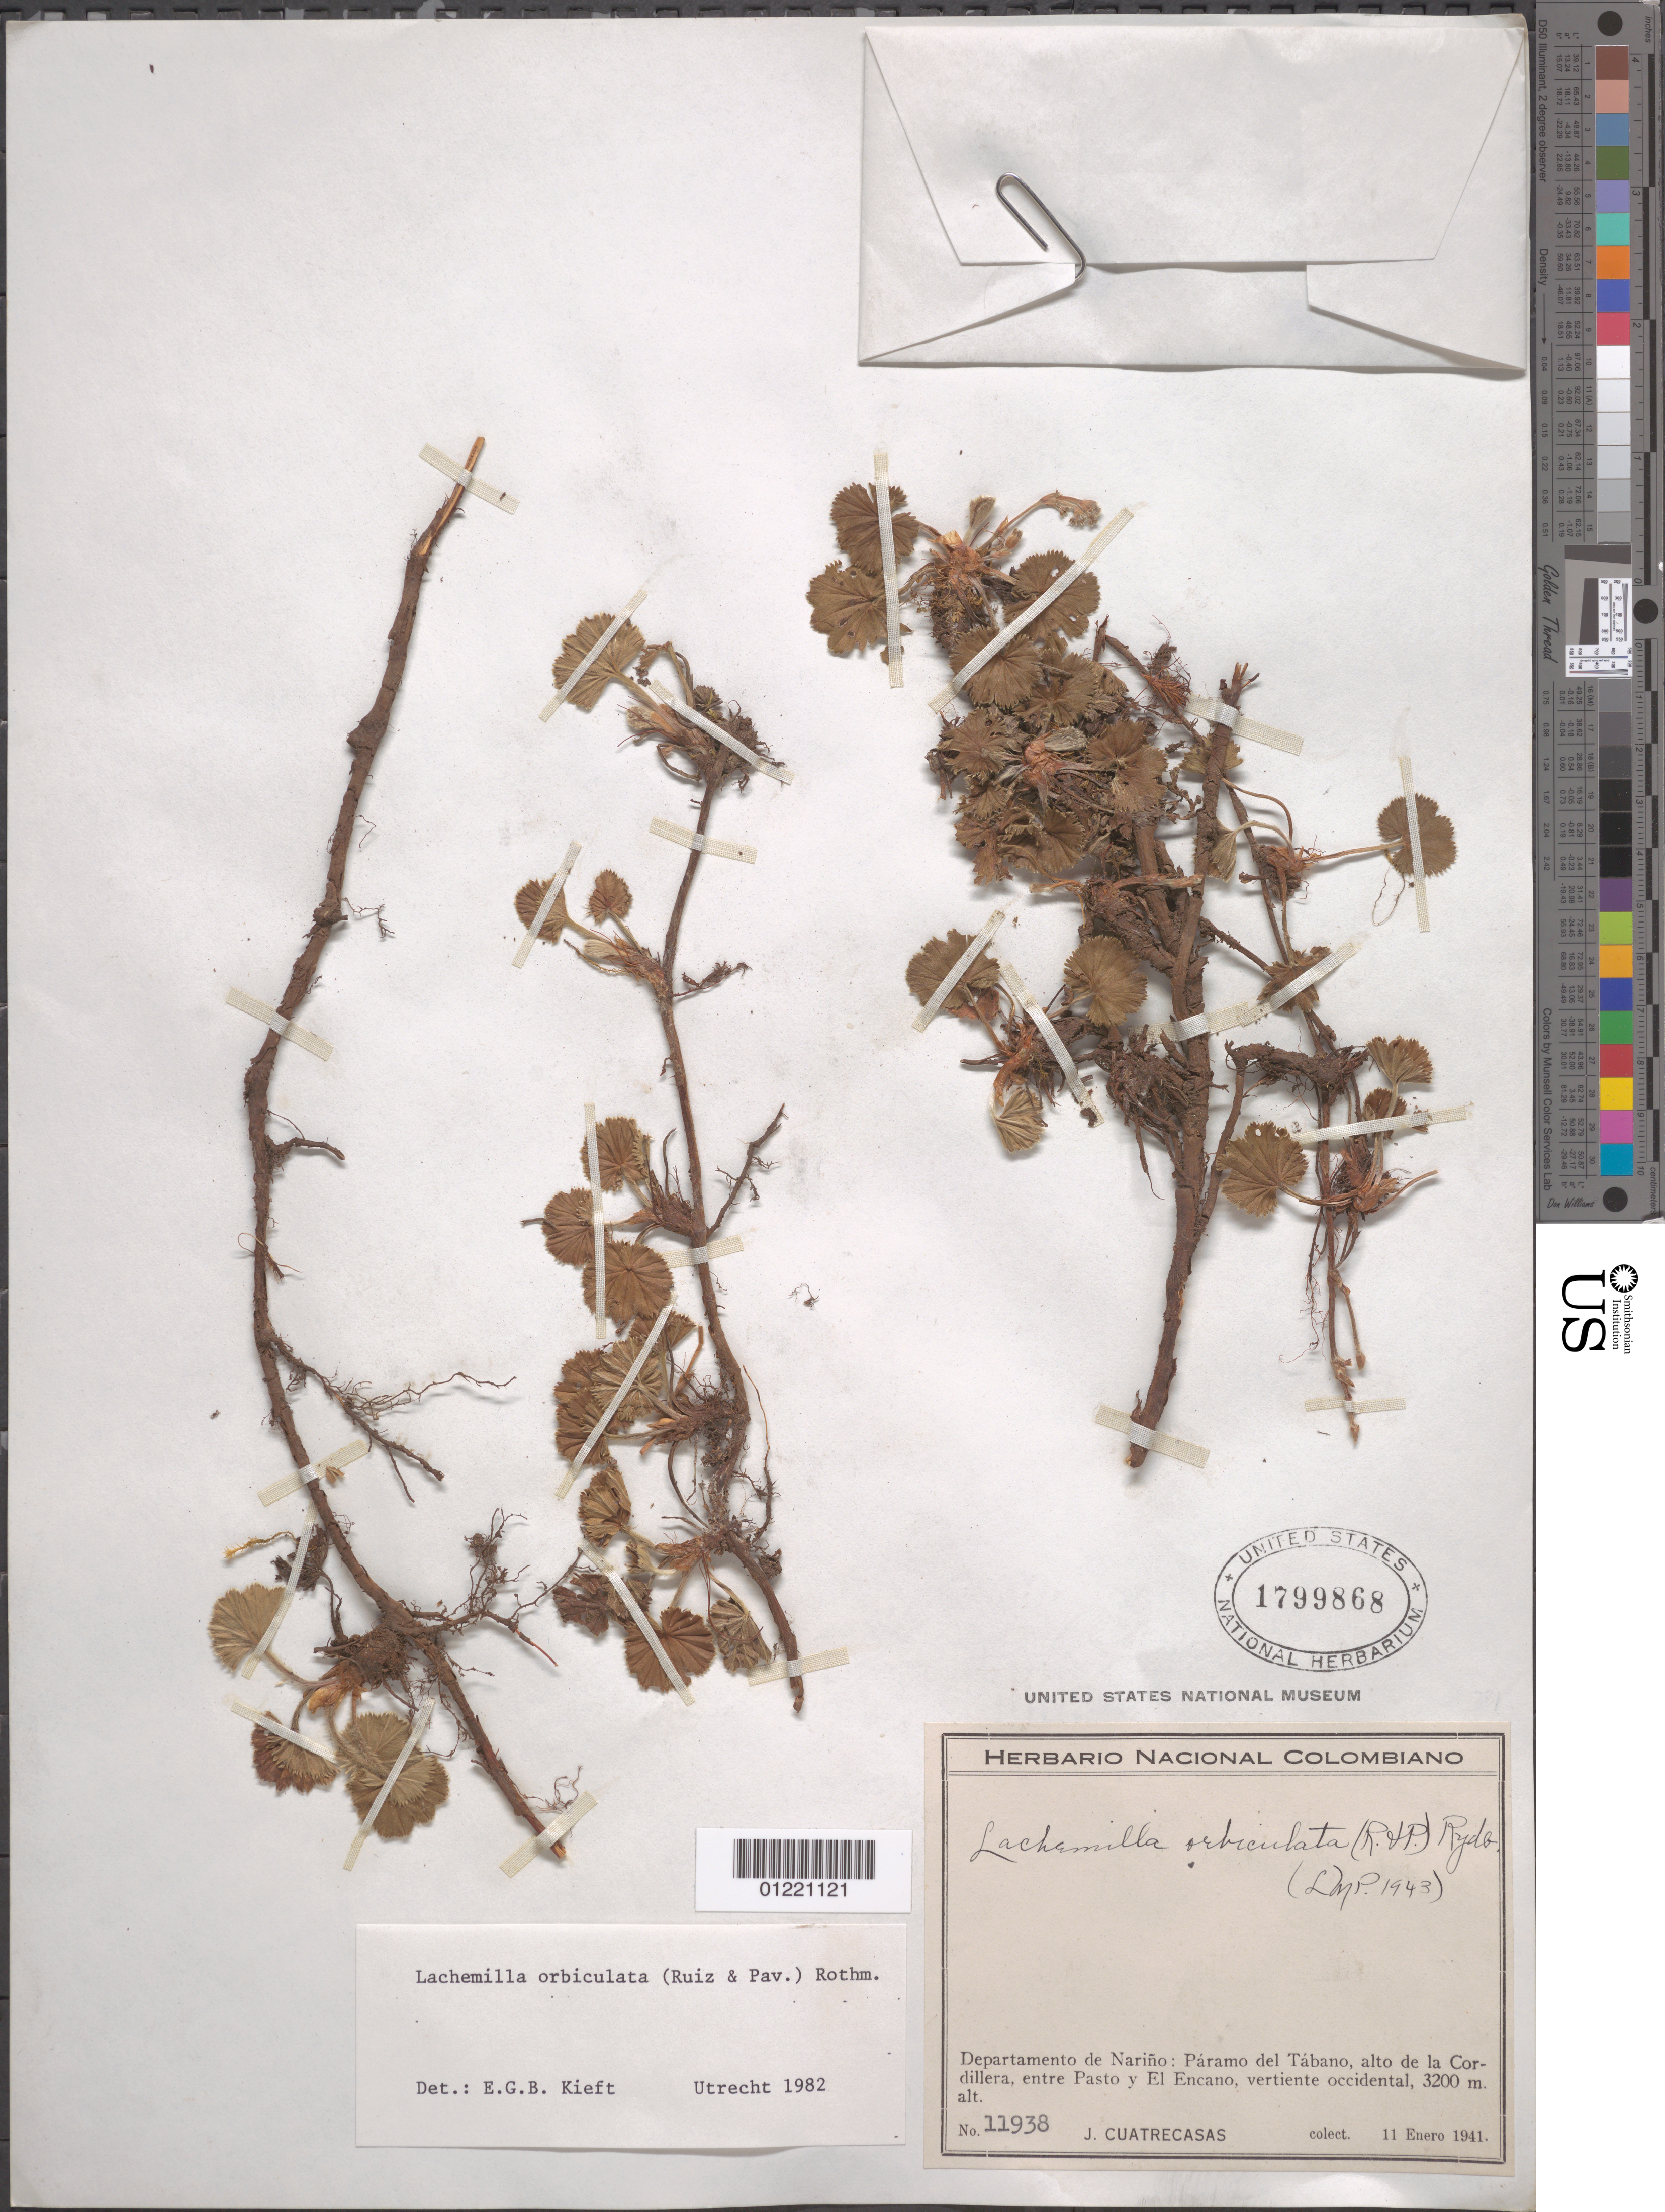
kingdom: Plantae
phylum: Tracheophyta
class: Magnoliopsida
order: Rosales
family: Rosaceae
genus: Lachemilla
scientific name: Lachemilla orbiculata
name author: (Ruiz & Pav.) Rydb.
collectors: J. Cuatrecasas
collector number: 11938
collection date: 1941-01-11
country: Colombia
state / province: Nariño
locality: Páramo del Tábano, alto de la Cordillera, entre Pasto y El Encano, vertiente occidental.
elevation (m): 3200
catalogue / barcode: US 1799868